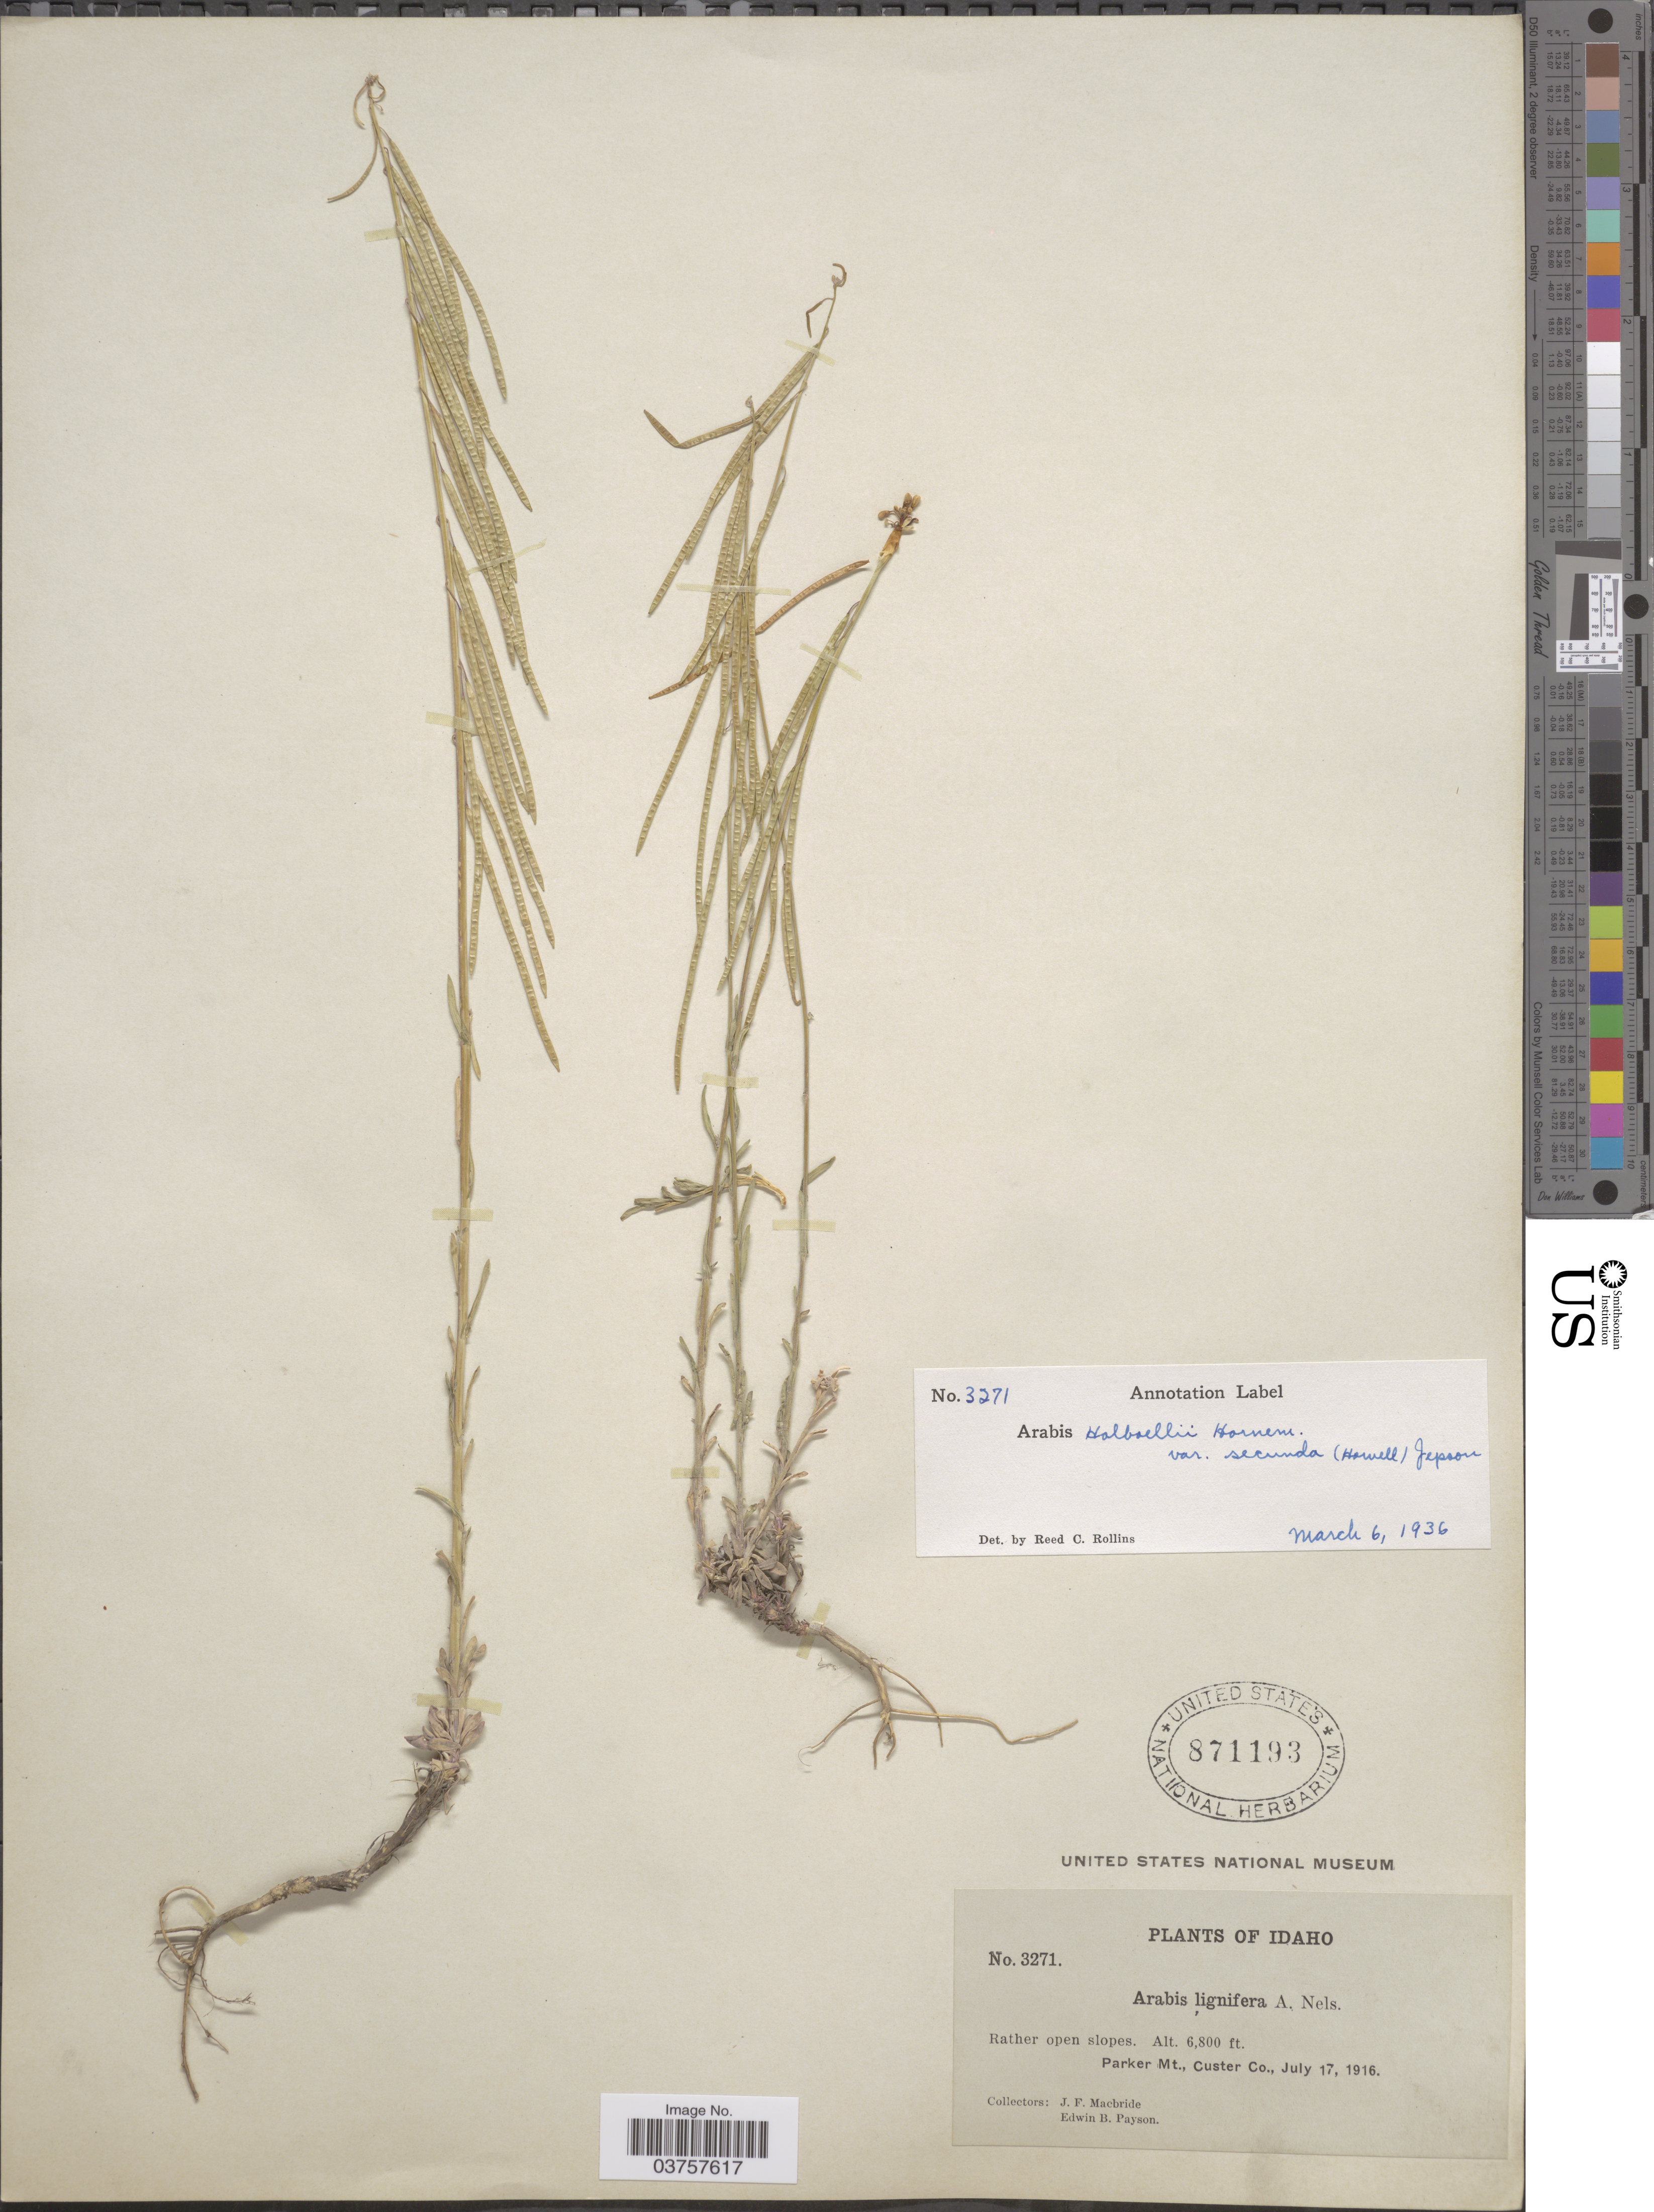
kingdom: Plantae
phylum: Tracheophyta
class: Magnoliopsida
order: Brassicales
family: Brassicaceae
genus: Arabis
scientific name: Arabis holboellii var. retrofracta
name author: Rydb.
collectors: J. F. Macbride & E. B. Payson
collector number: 3271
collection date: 1916-07-17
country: United States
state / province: Idaho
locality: Parker Mt., Custer Co.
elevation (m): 2073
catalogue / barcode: US 871193